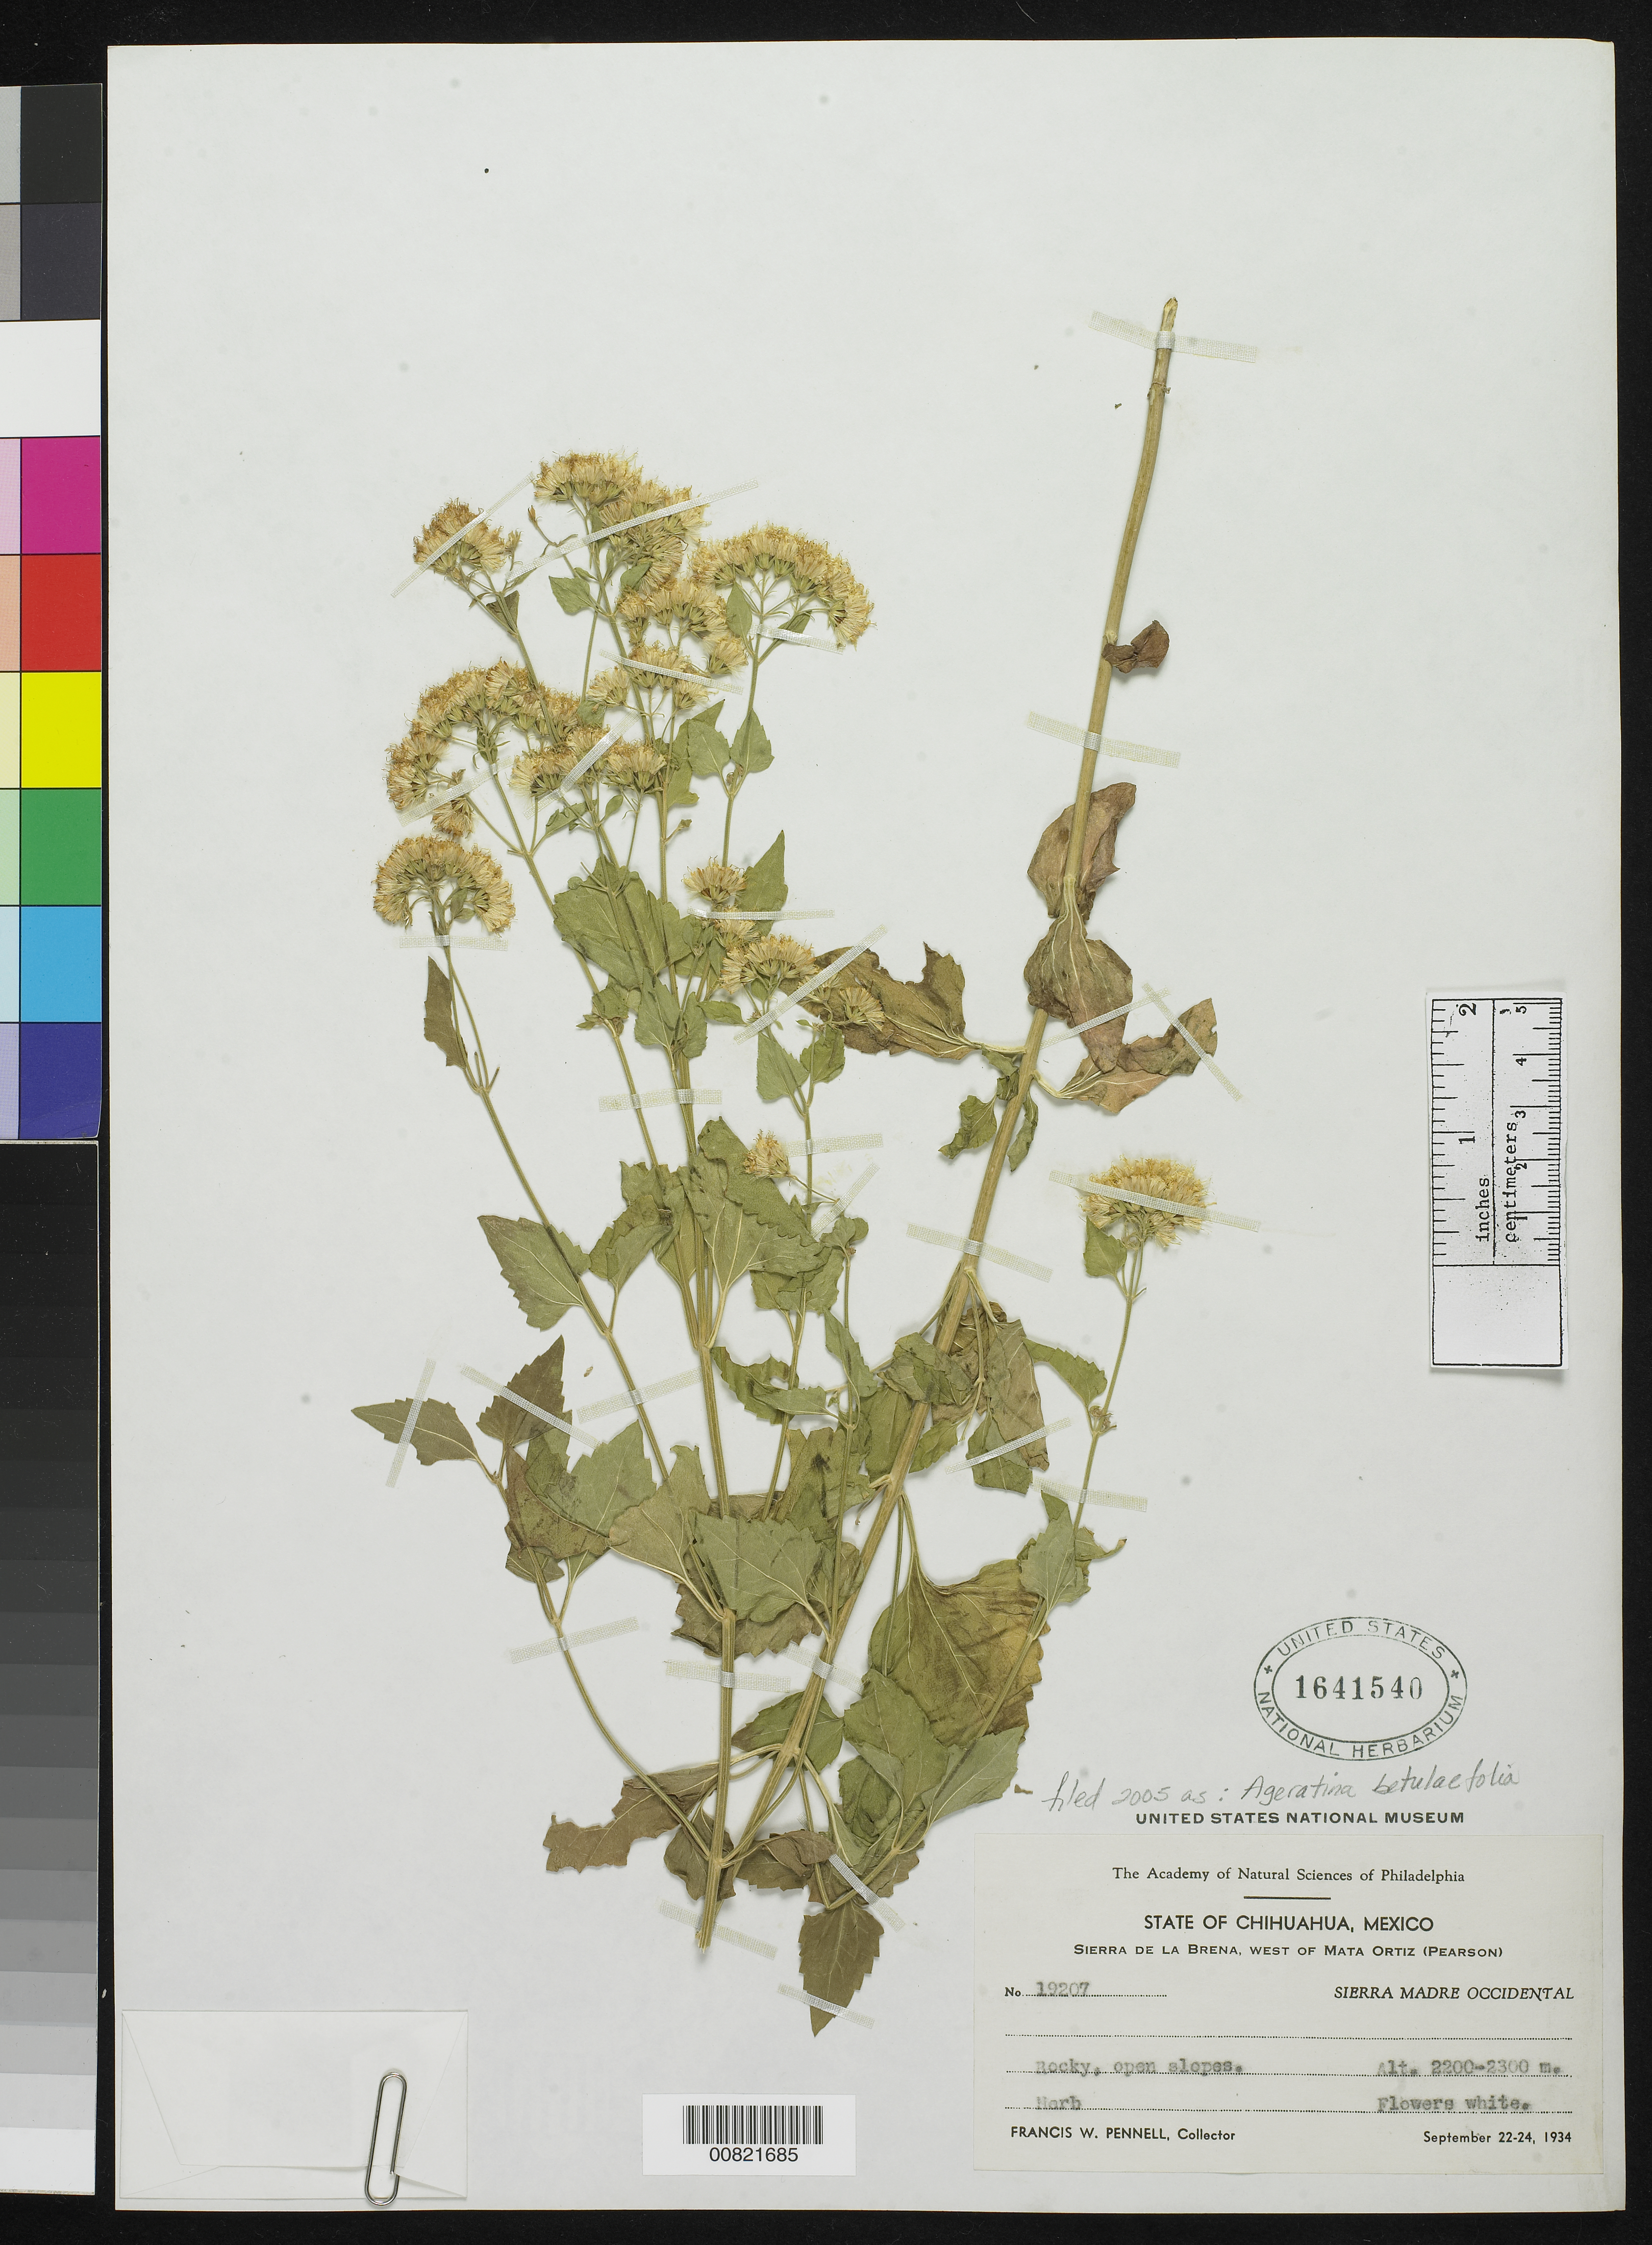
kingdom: Plantae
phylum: Tracheophyta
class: Magnoliopsida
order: Asterales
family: Asteraceae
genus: Ageratina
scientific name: Ageratina betulaefolia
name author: (Greene) R.M. King & H. Rob.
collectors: F. W. Pennell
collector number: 19207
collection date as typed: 22 Sep 1934 to 24 Sep 1934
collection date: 1934-09-22/1934-09-24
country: Mexico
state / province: Chihuahua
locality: Sierra de la Breña, West of Mata Ortiz (Pearson), Sierra Madre Occidental, Chihuahua.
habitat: Rocky, open slopes.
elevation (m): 2300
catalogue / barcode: US 1641540